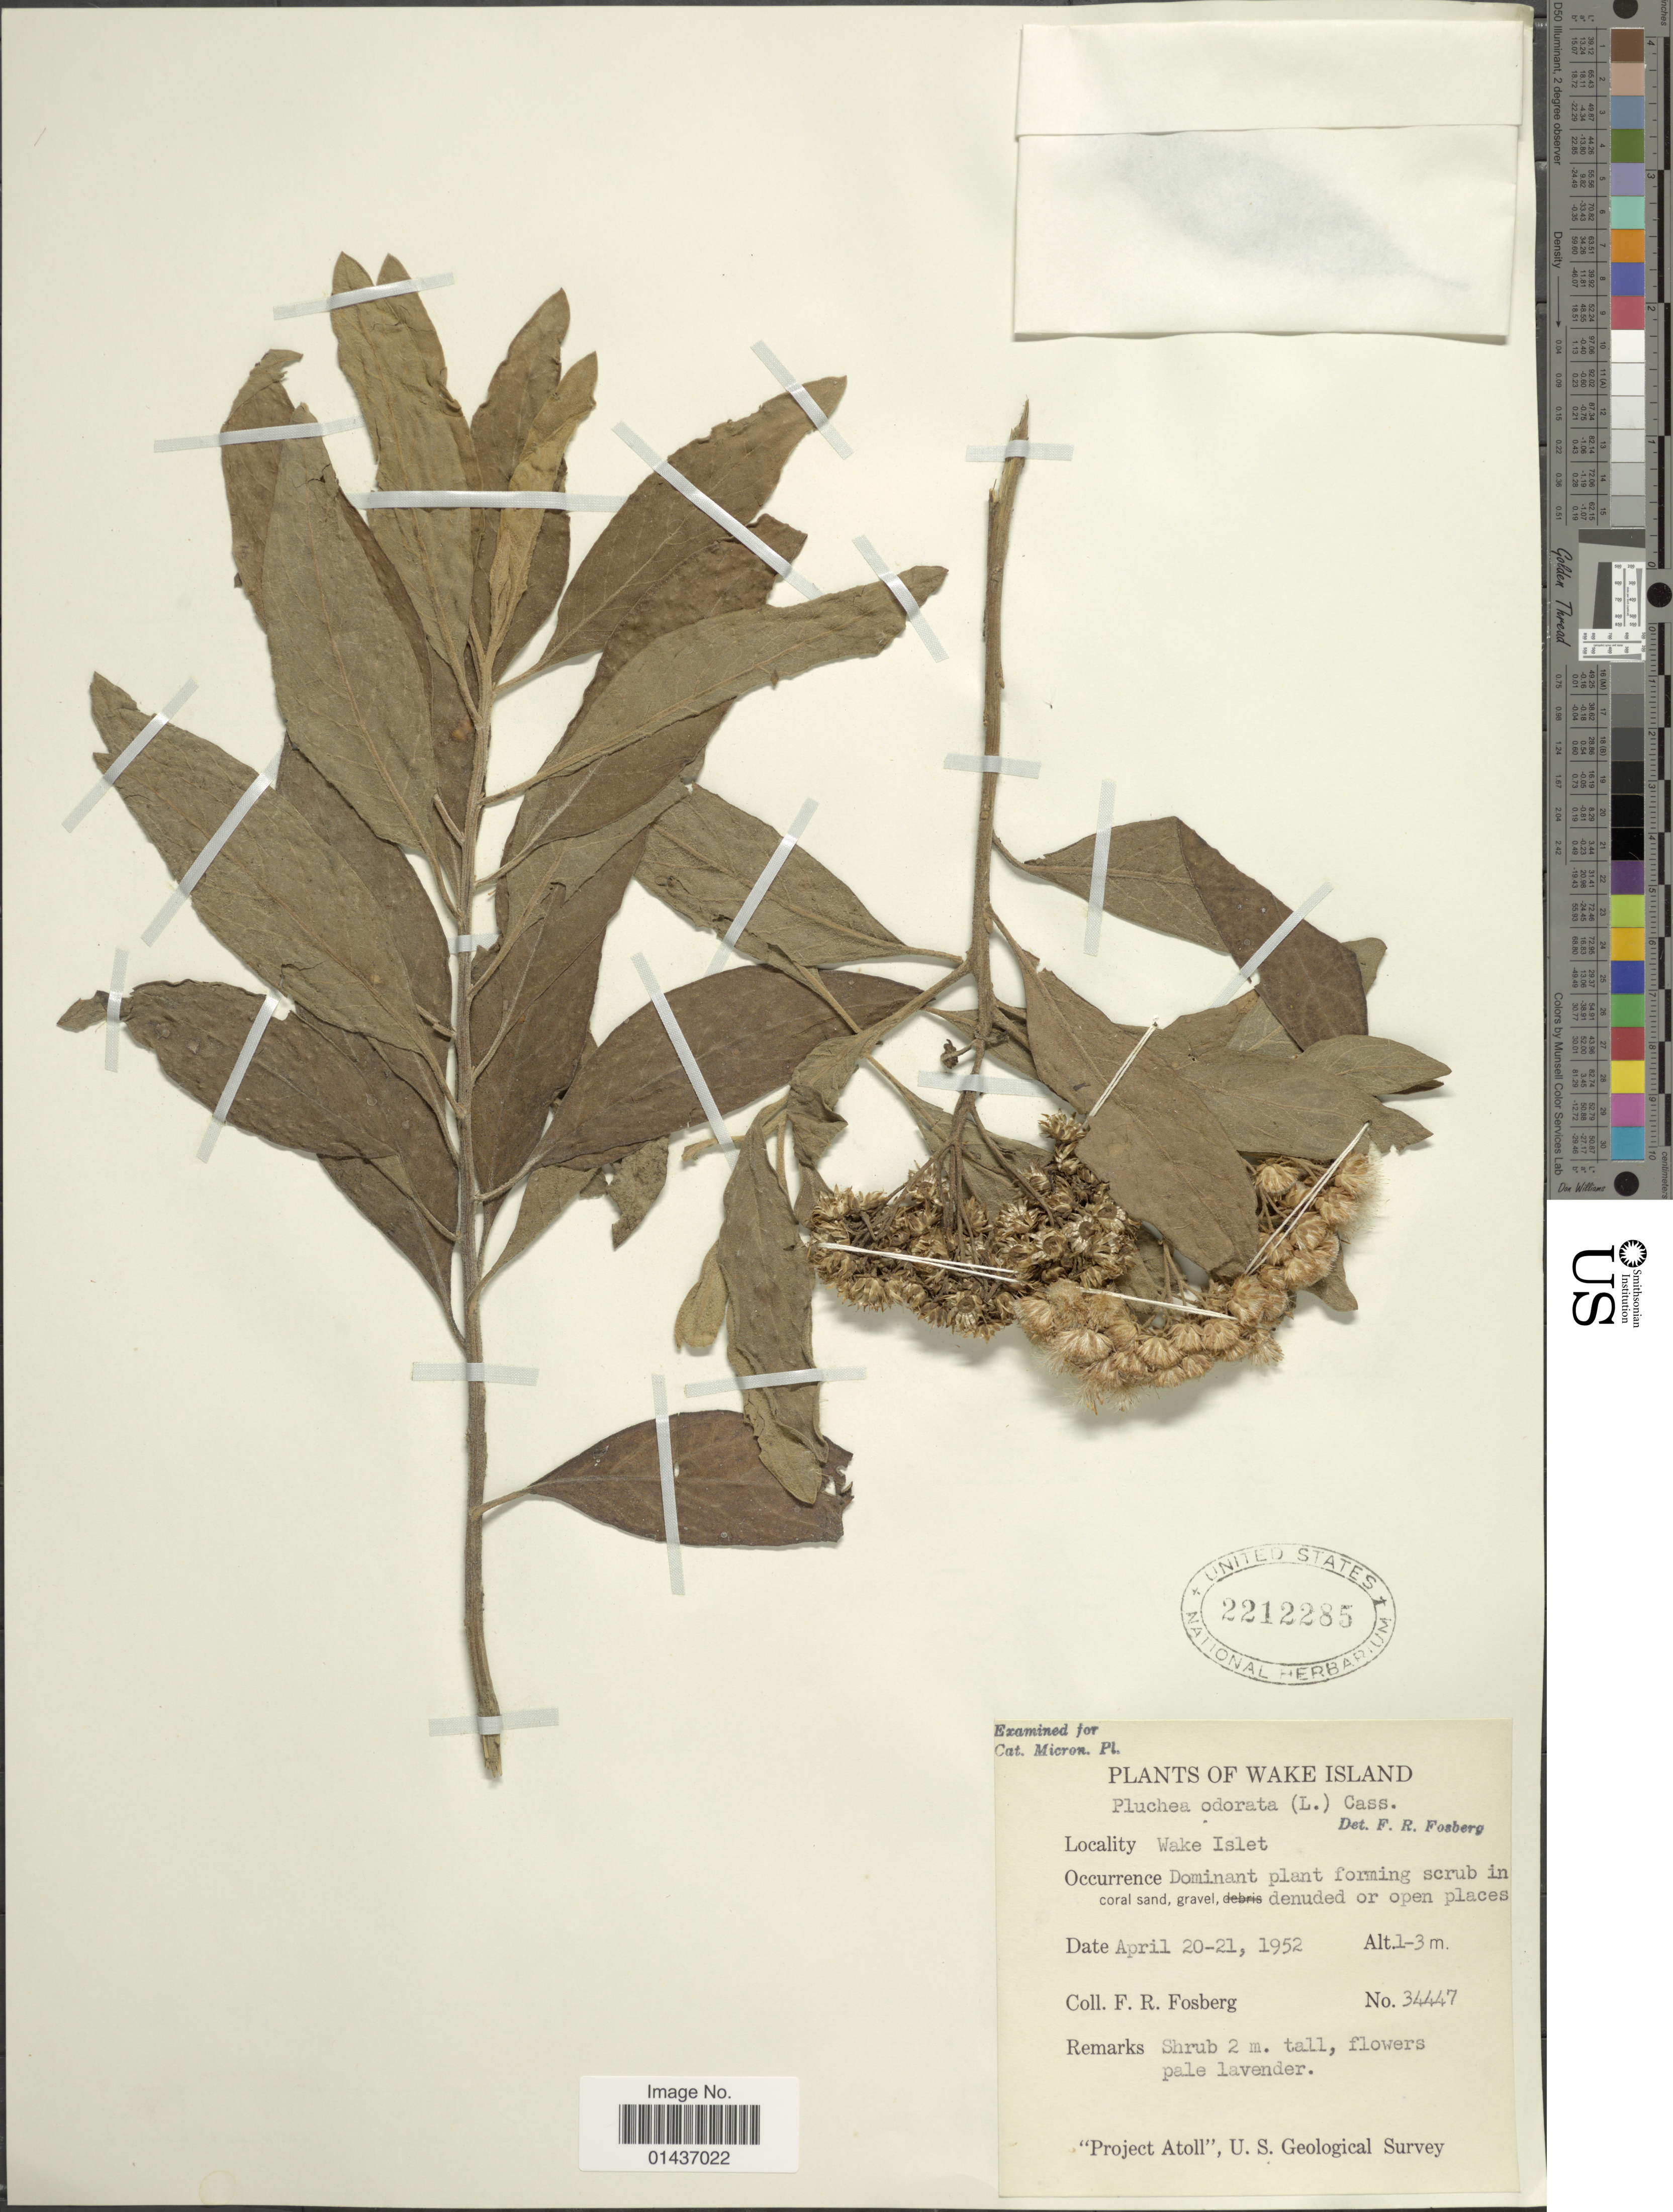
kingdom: Plantae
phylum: Tracheophyta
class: Magnoliopsida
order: Asterales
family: Asteraceae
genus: Pluchea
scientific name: Pluchea carolinensis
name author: (Jacq.) D. Don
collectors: F. R. Fosberg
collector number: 34447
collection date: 1952-04-20/1952-04-21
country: U.S. Administered Pacific Islands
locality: Wake Island, Wake Islet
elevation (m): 1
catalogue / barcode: US 2212285